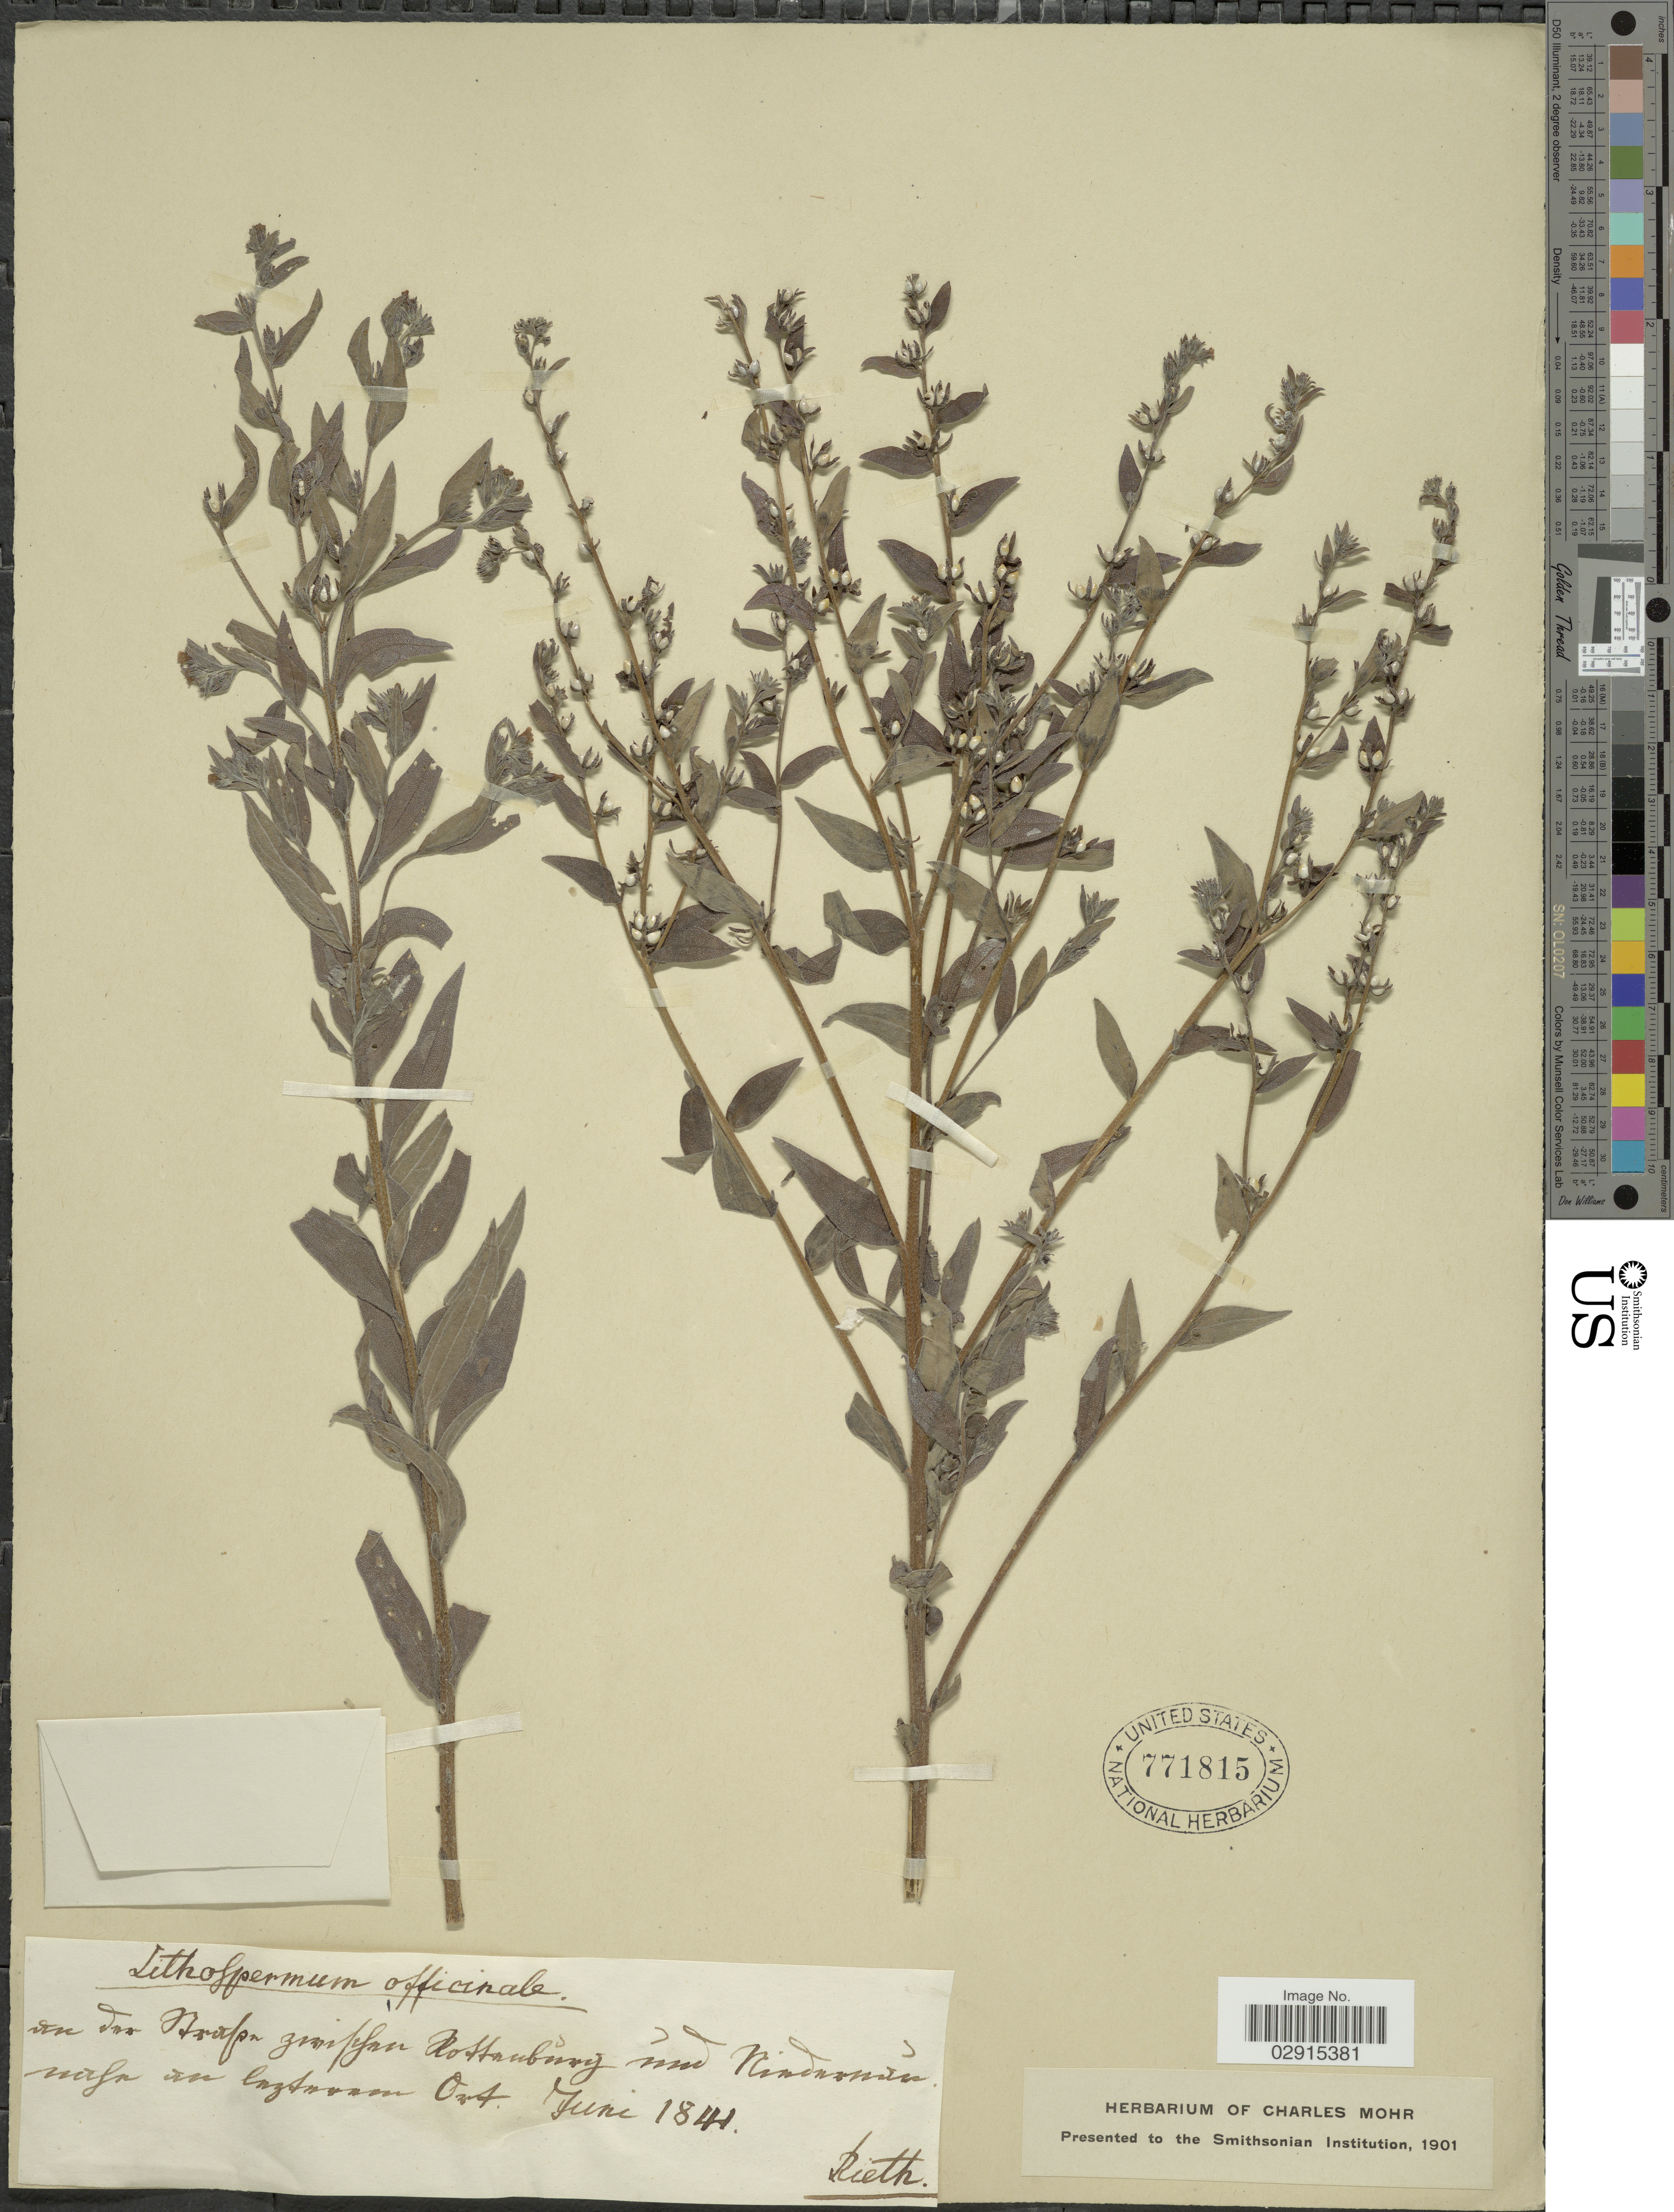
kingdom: Plantae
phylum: Tracheophyta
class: Magnoliopsida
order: Boraginales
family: Boraginaceae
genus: Lithospermum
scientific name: Lithospermum officinale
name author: L.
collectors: Mohr, C. T. (herbarium)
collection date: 1841-06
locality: Von Ind [illegible text] zanifhan[interpreted] Rottanburg [illegible text]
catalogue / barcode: US 771815